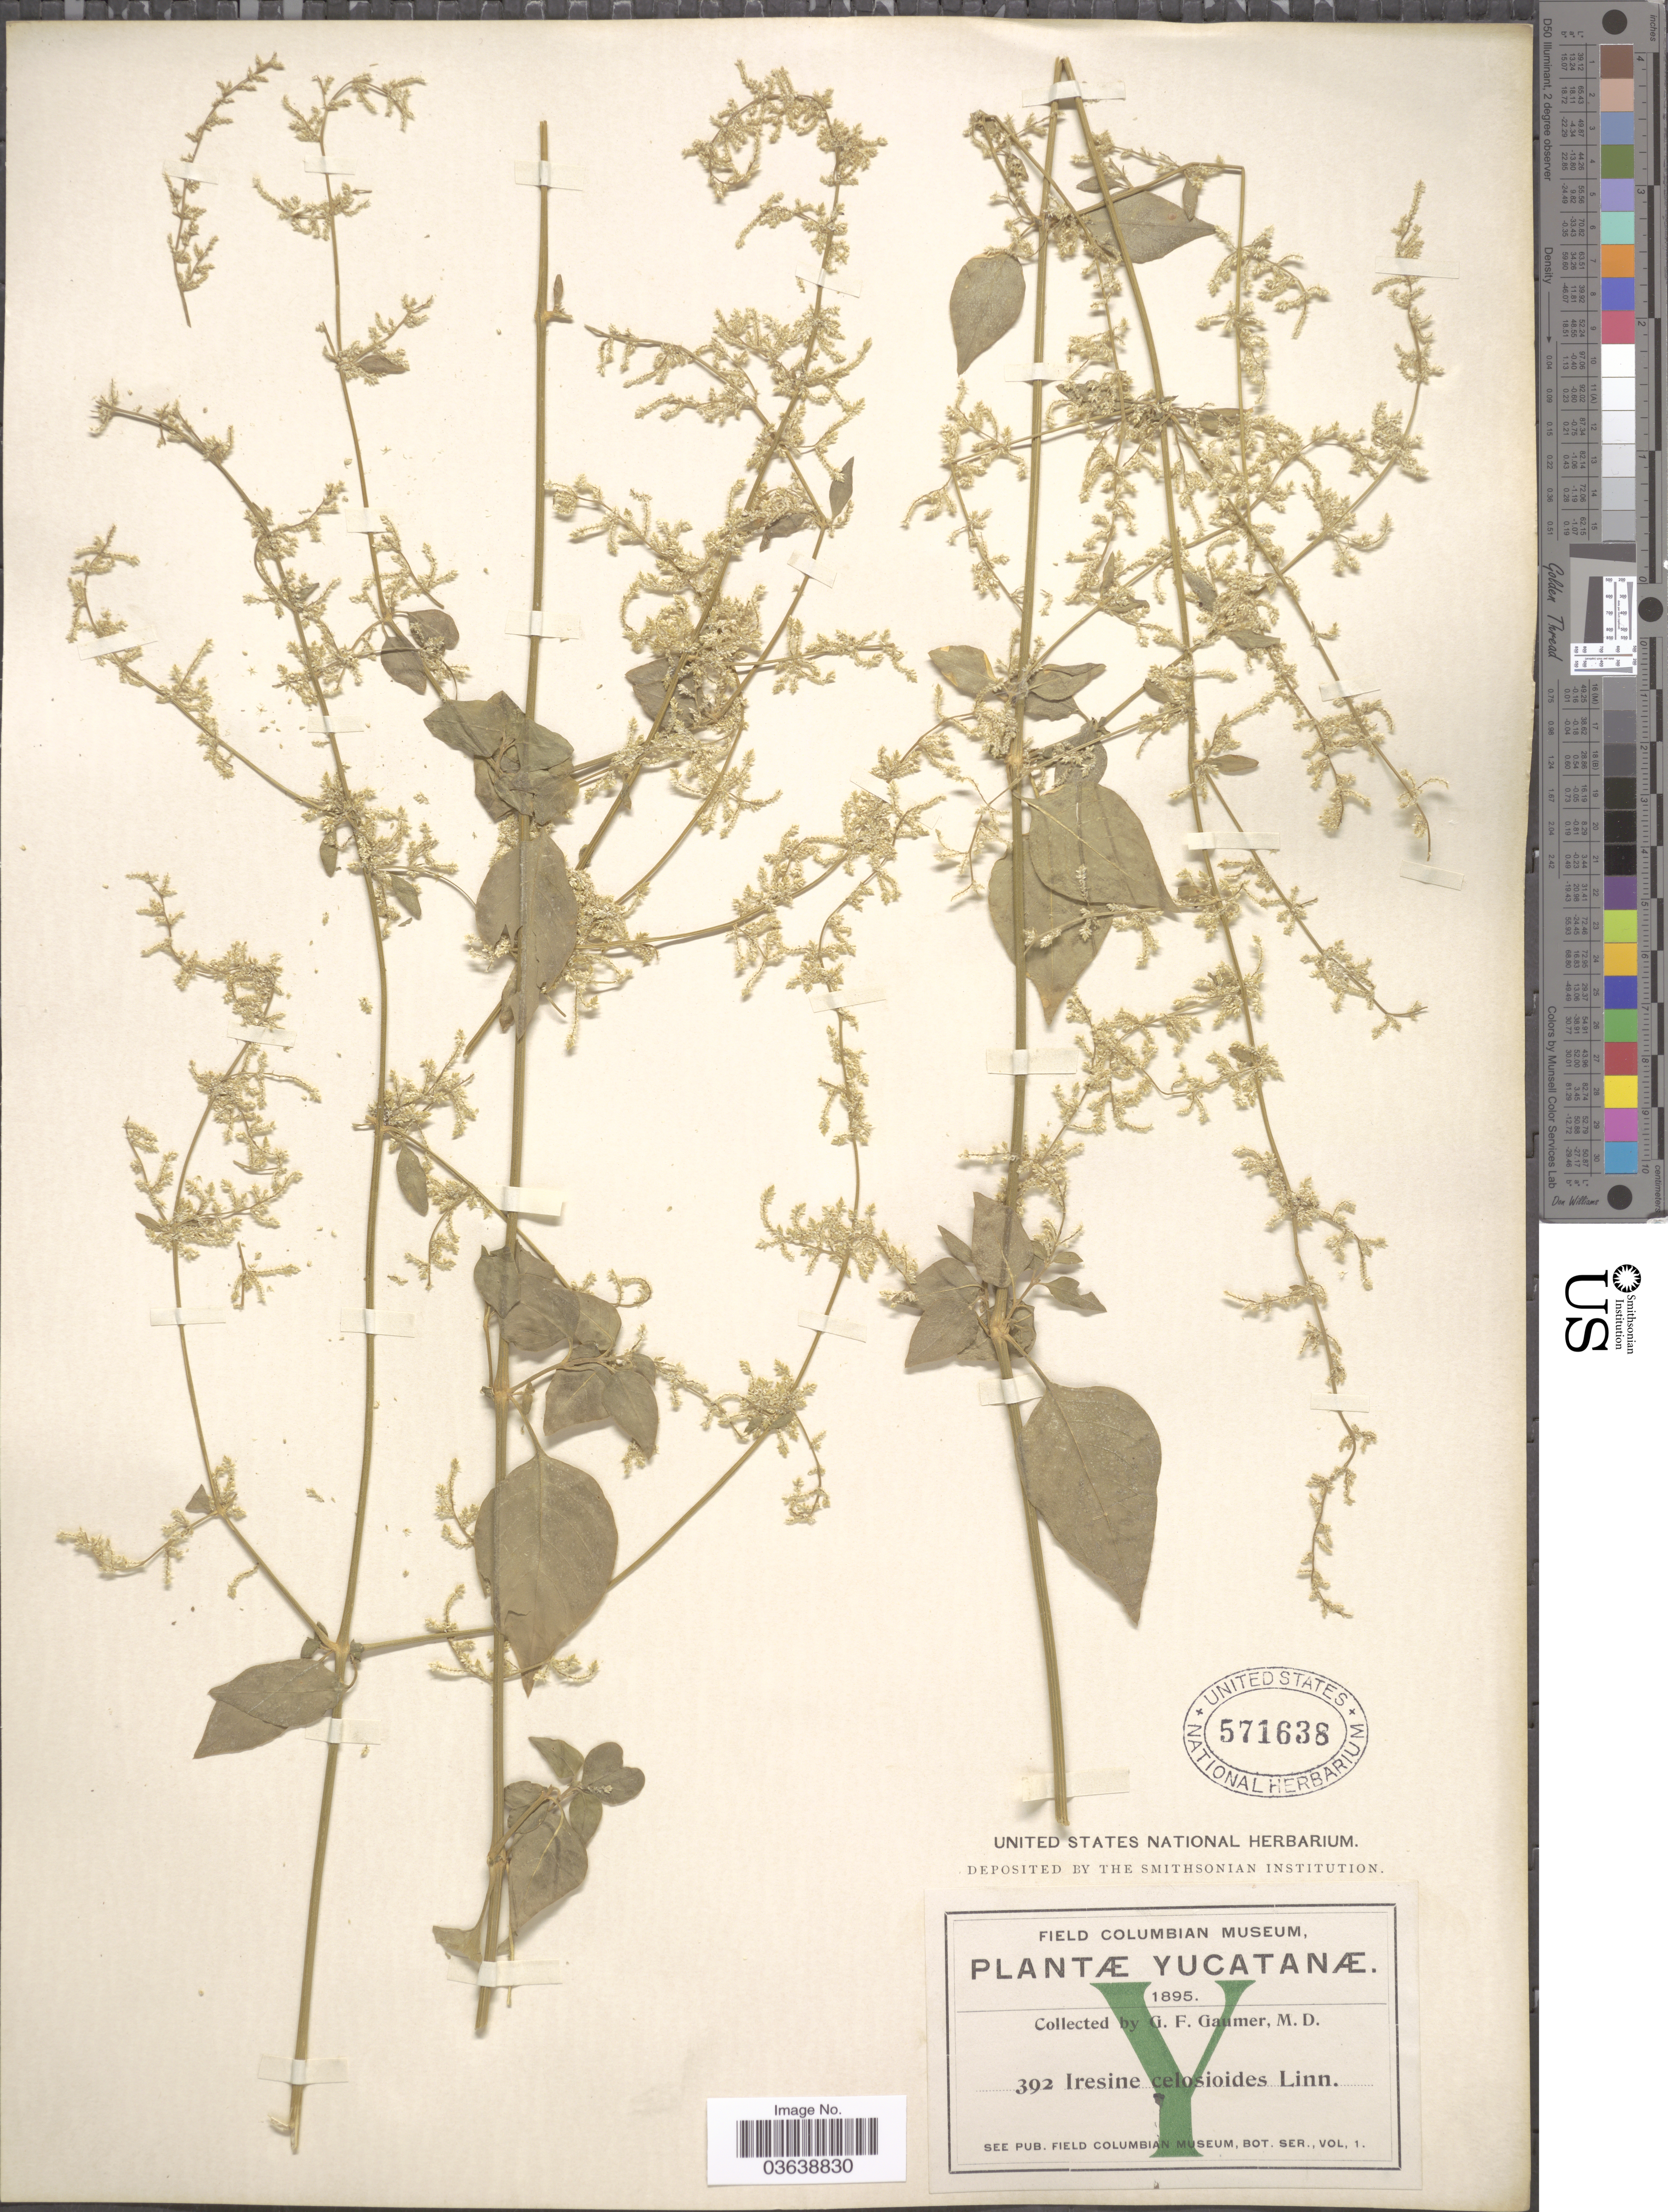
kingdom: Plantae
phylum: Tracheophyta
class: Magnoliopsida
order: Caryophyllales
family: Amaranthaceae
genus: Iresine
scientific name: Iresine celosia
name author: L.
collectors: G. F. Gaumer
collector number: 392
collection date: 1895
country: Mexico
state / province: Yucatán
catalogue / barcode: US 571638